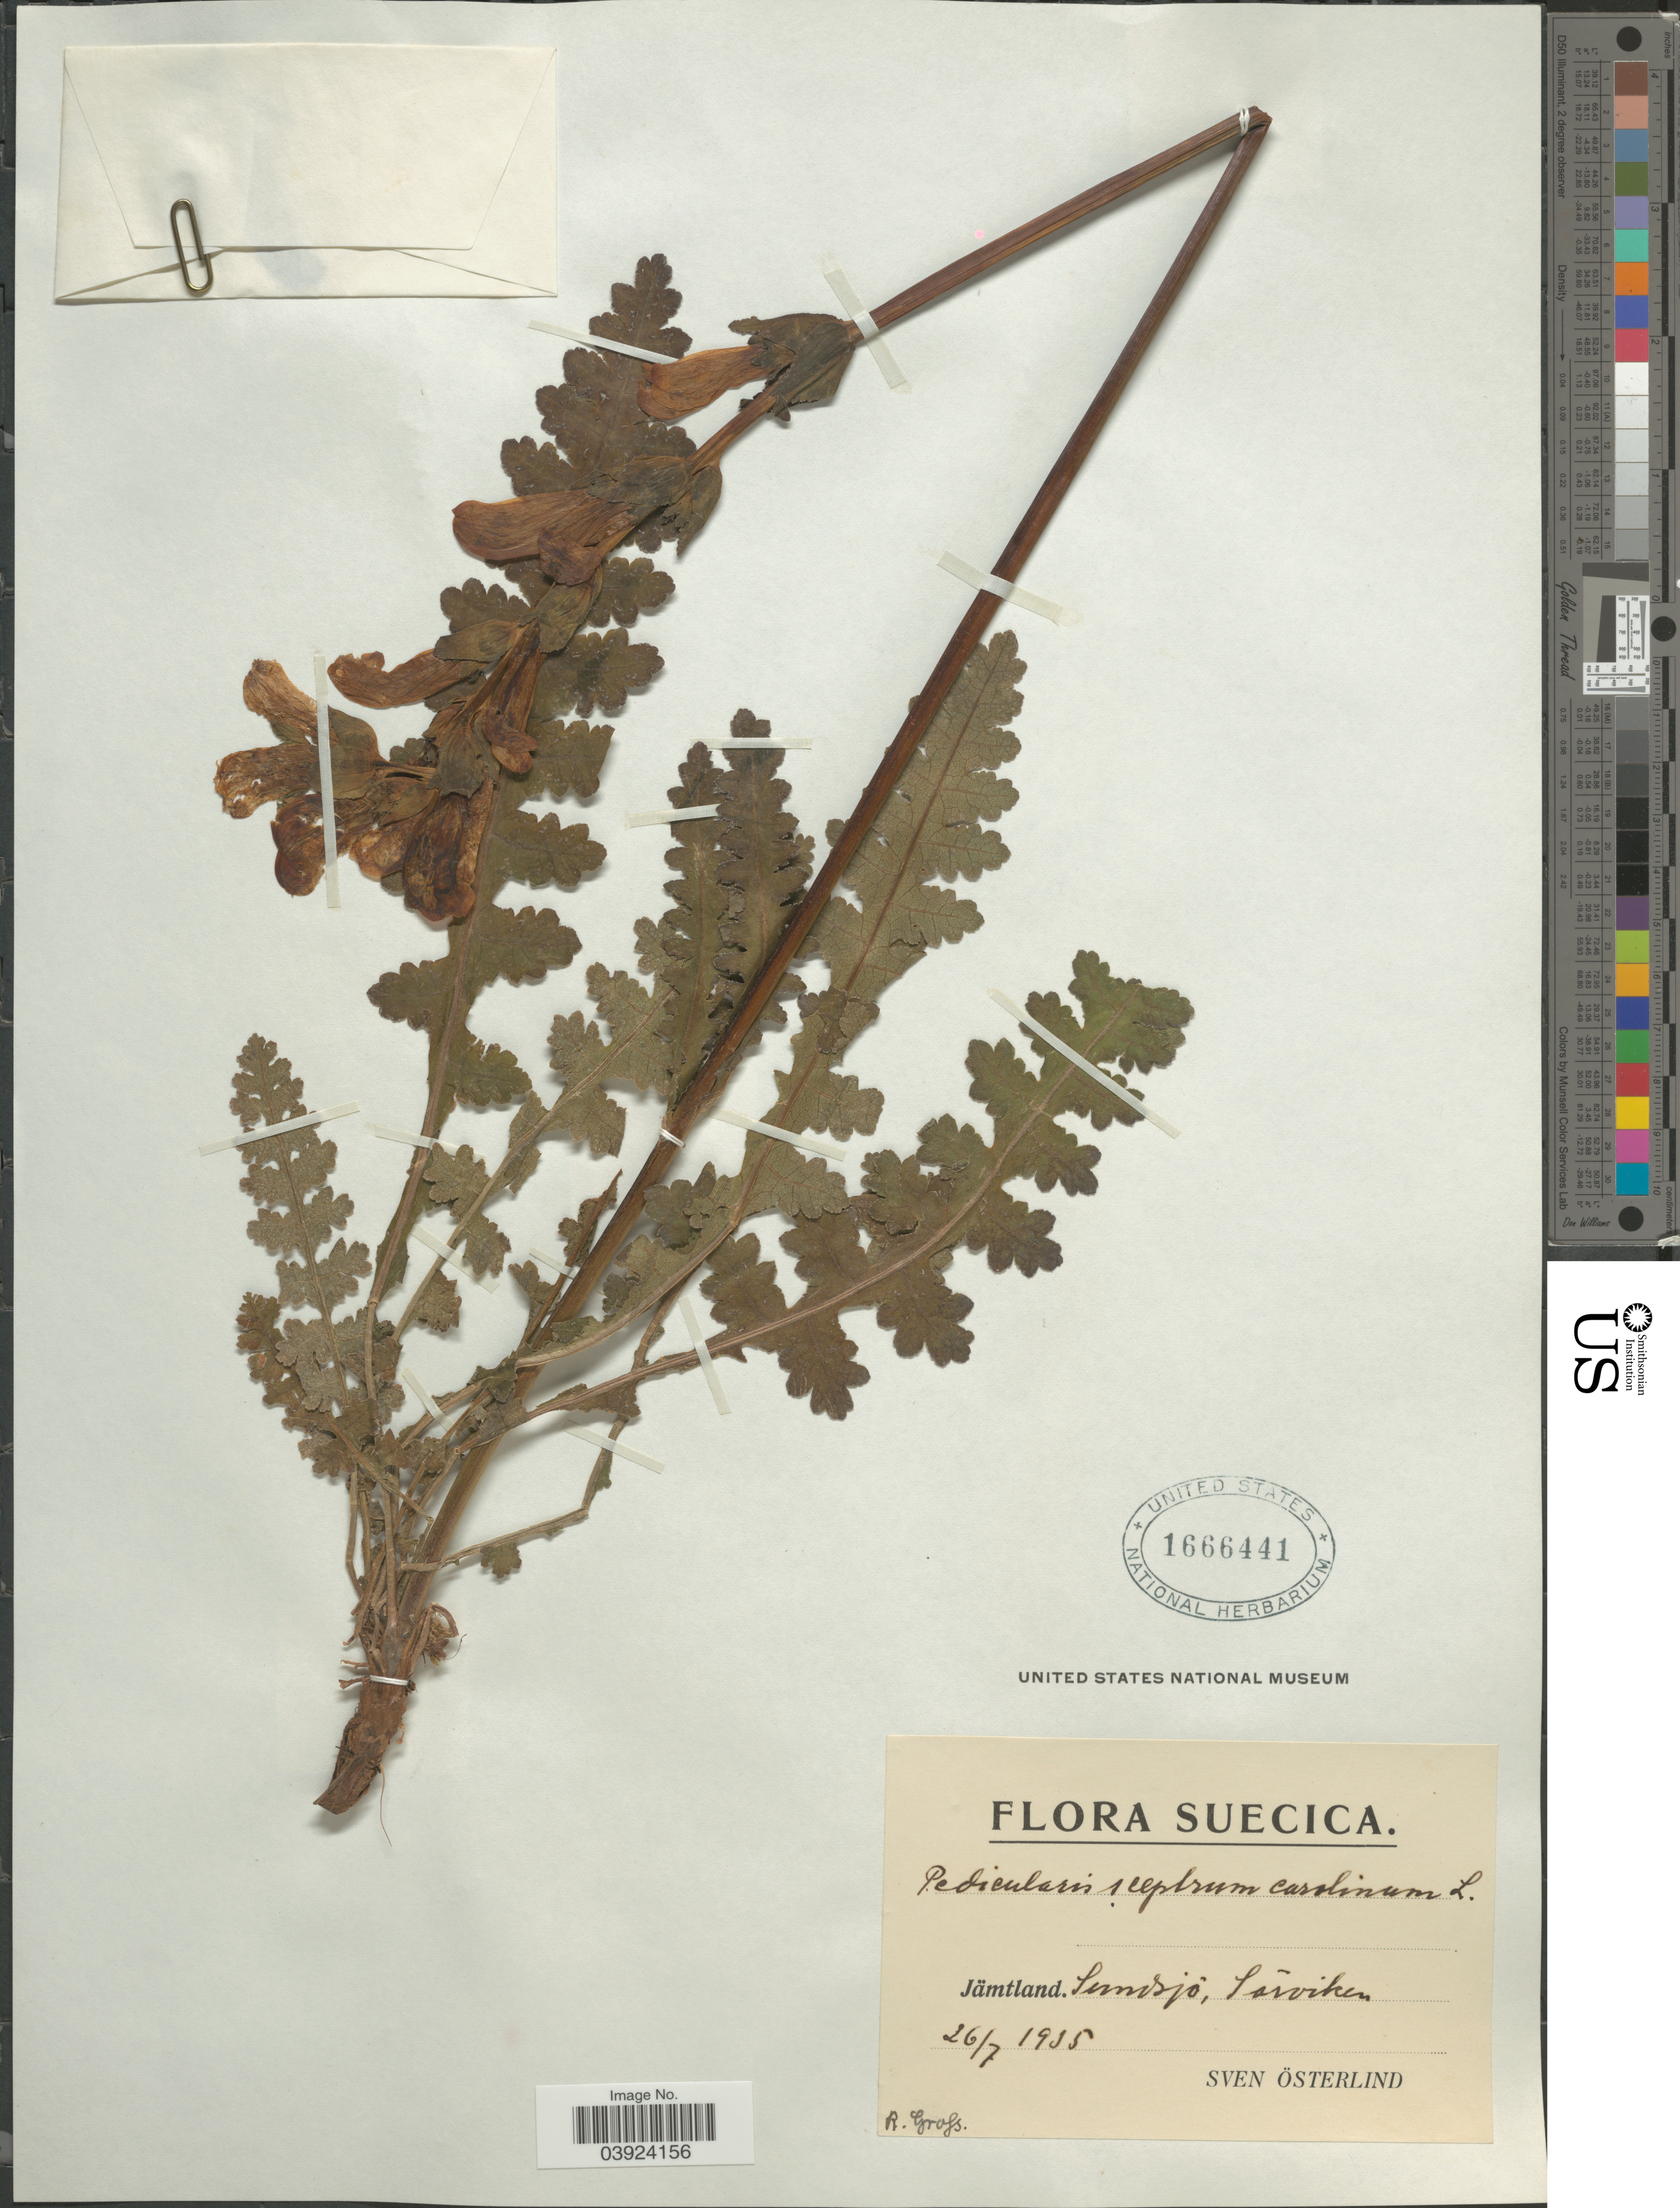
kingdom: Plantae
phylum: Tracheophyta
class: Magnoliopsida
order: Lamiales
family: Orobanchaceae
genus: Pedicularis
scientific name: Pedicularis sceptrum-carolinum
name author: L.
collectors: S. Osterlind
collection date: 1935-07-26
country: Sweden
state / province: Jämtland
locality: Suecica. Jämtland: Sumsjô, Saiviken.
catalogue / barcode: US 1666441